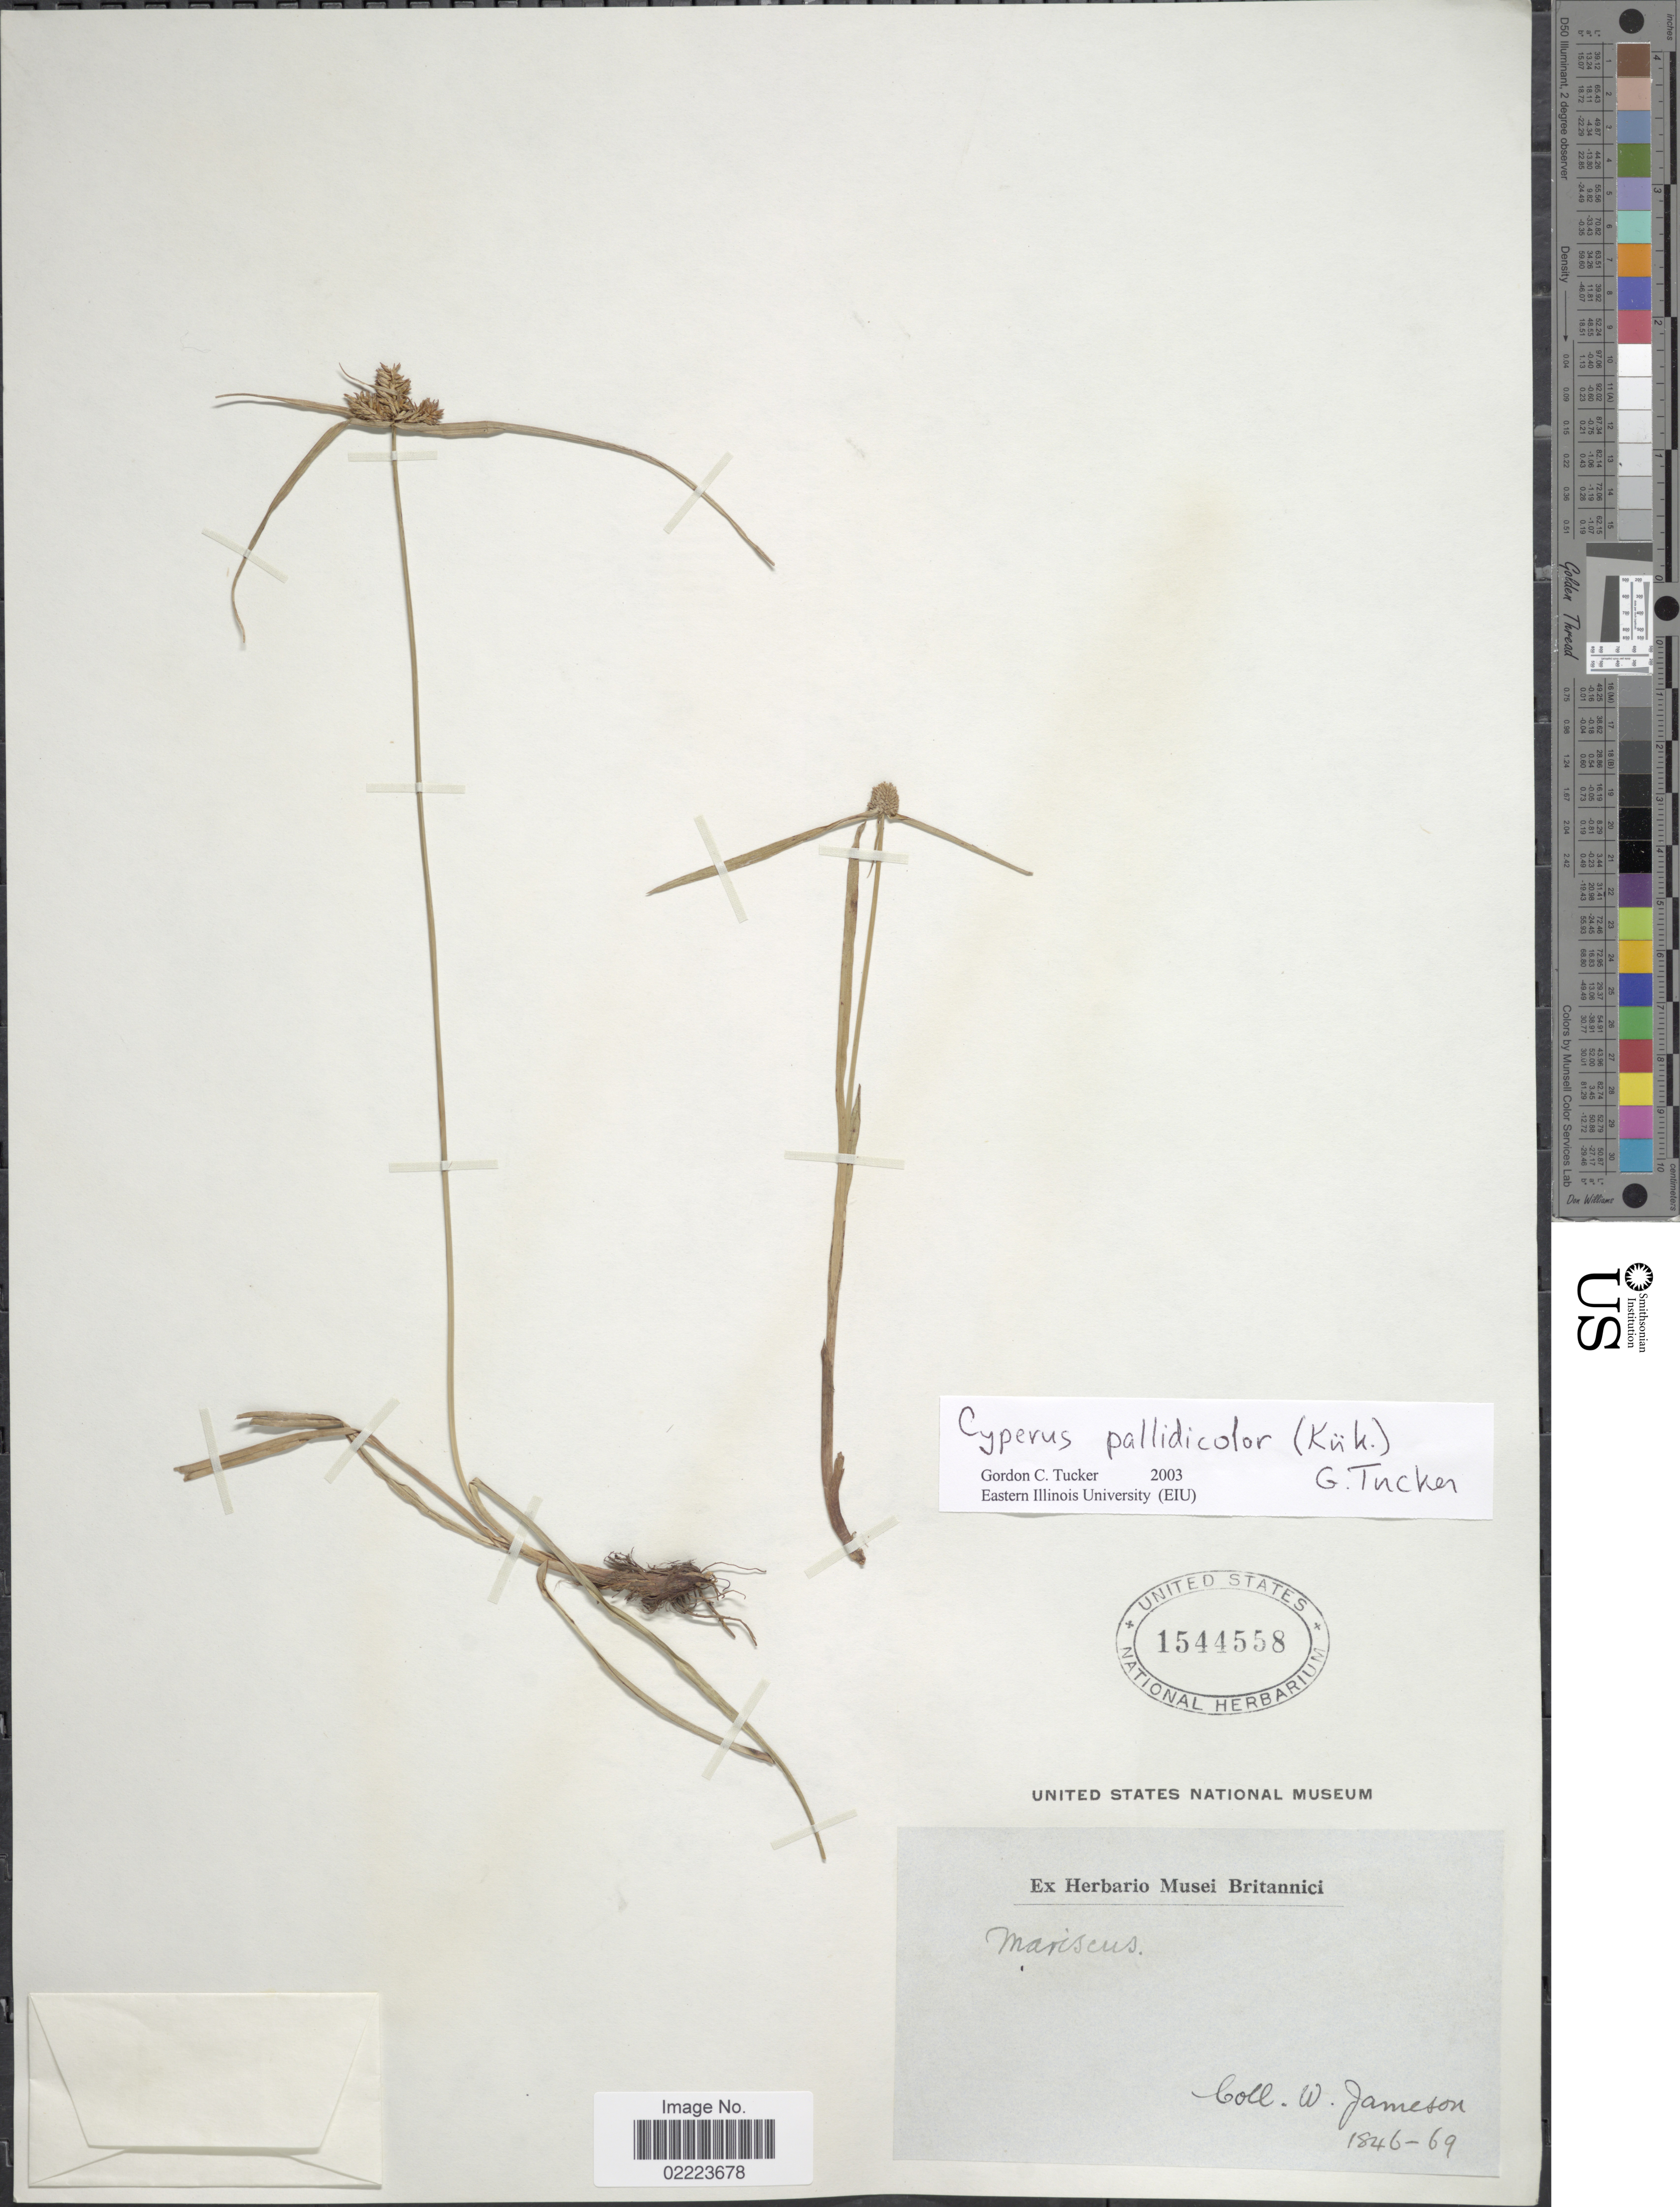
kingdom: Plantae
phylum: Tracheophyta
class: Liliopsida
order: Poales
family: Cyperaceae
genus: Cyperus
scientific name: Cyperus pallidicolor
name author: (Kük.) G.C. Tucker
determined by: Tucker, G. C.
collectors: W. Jameson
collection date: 1846/1869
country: Ecuador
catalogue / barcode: US 1544558